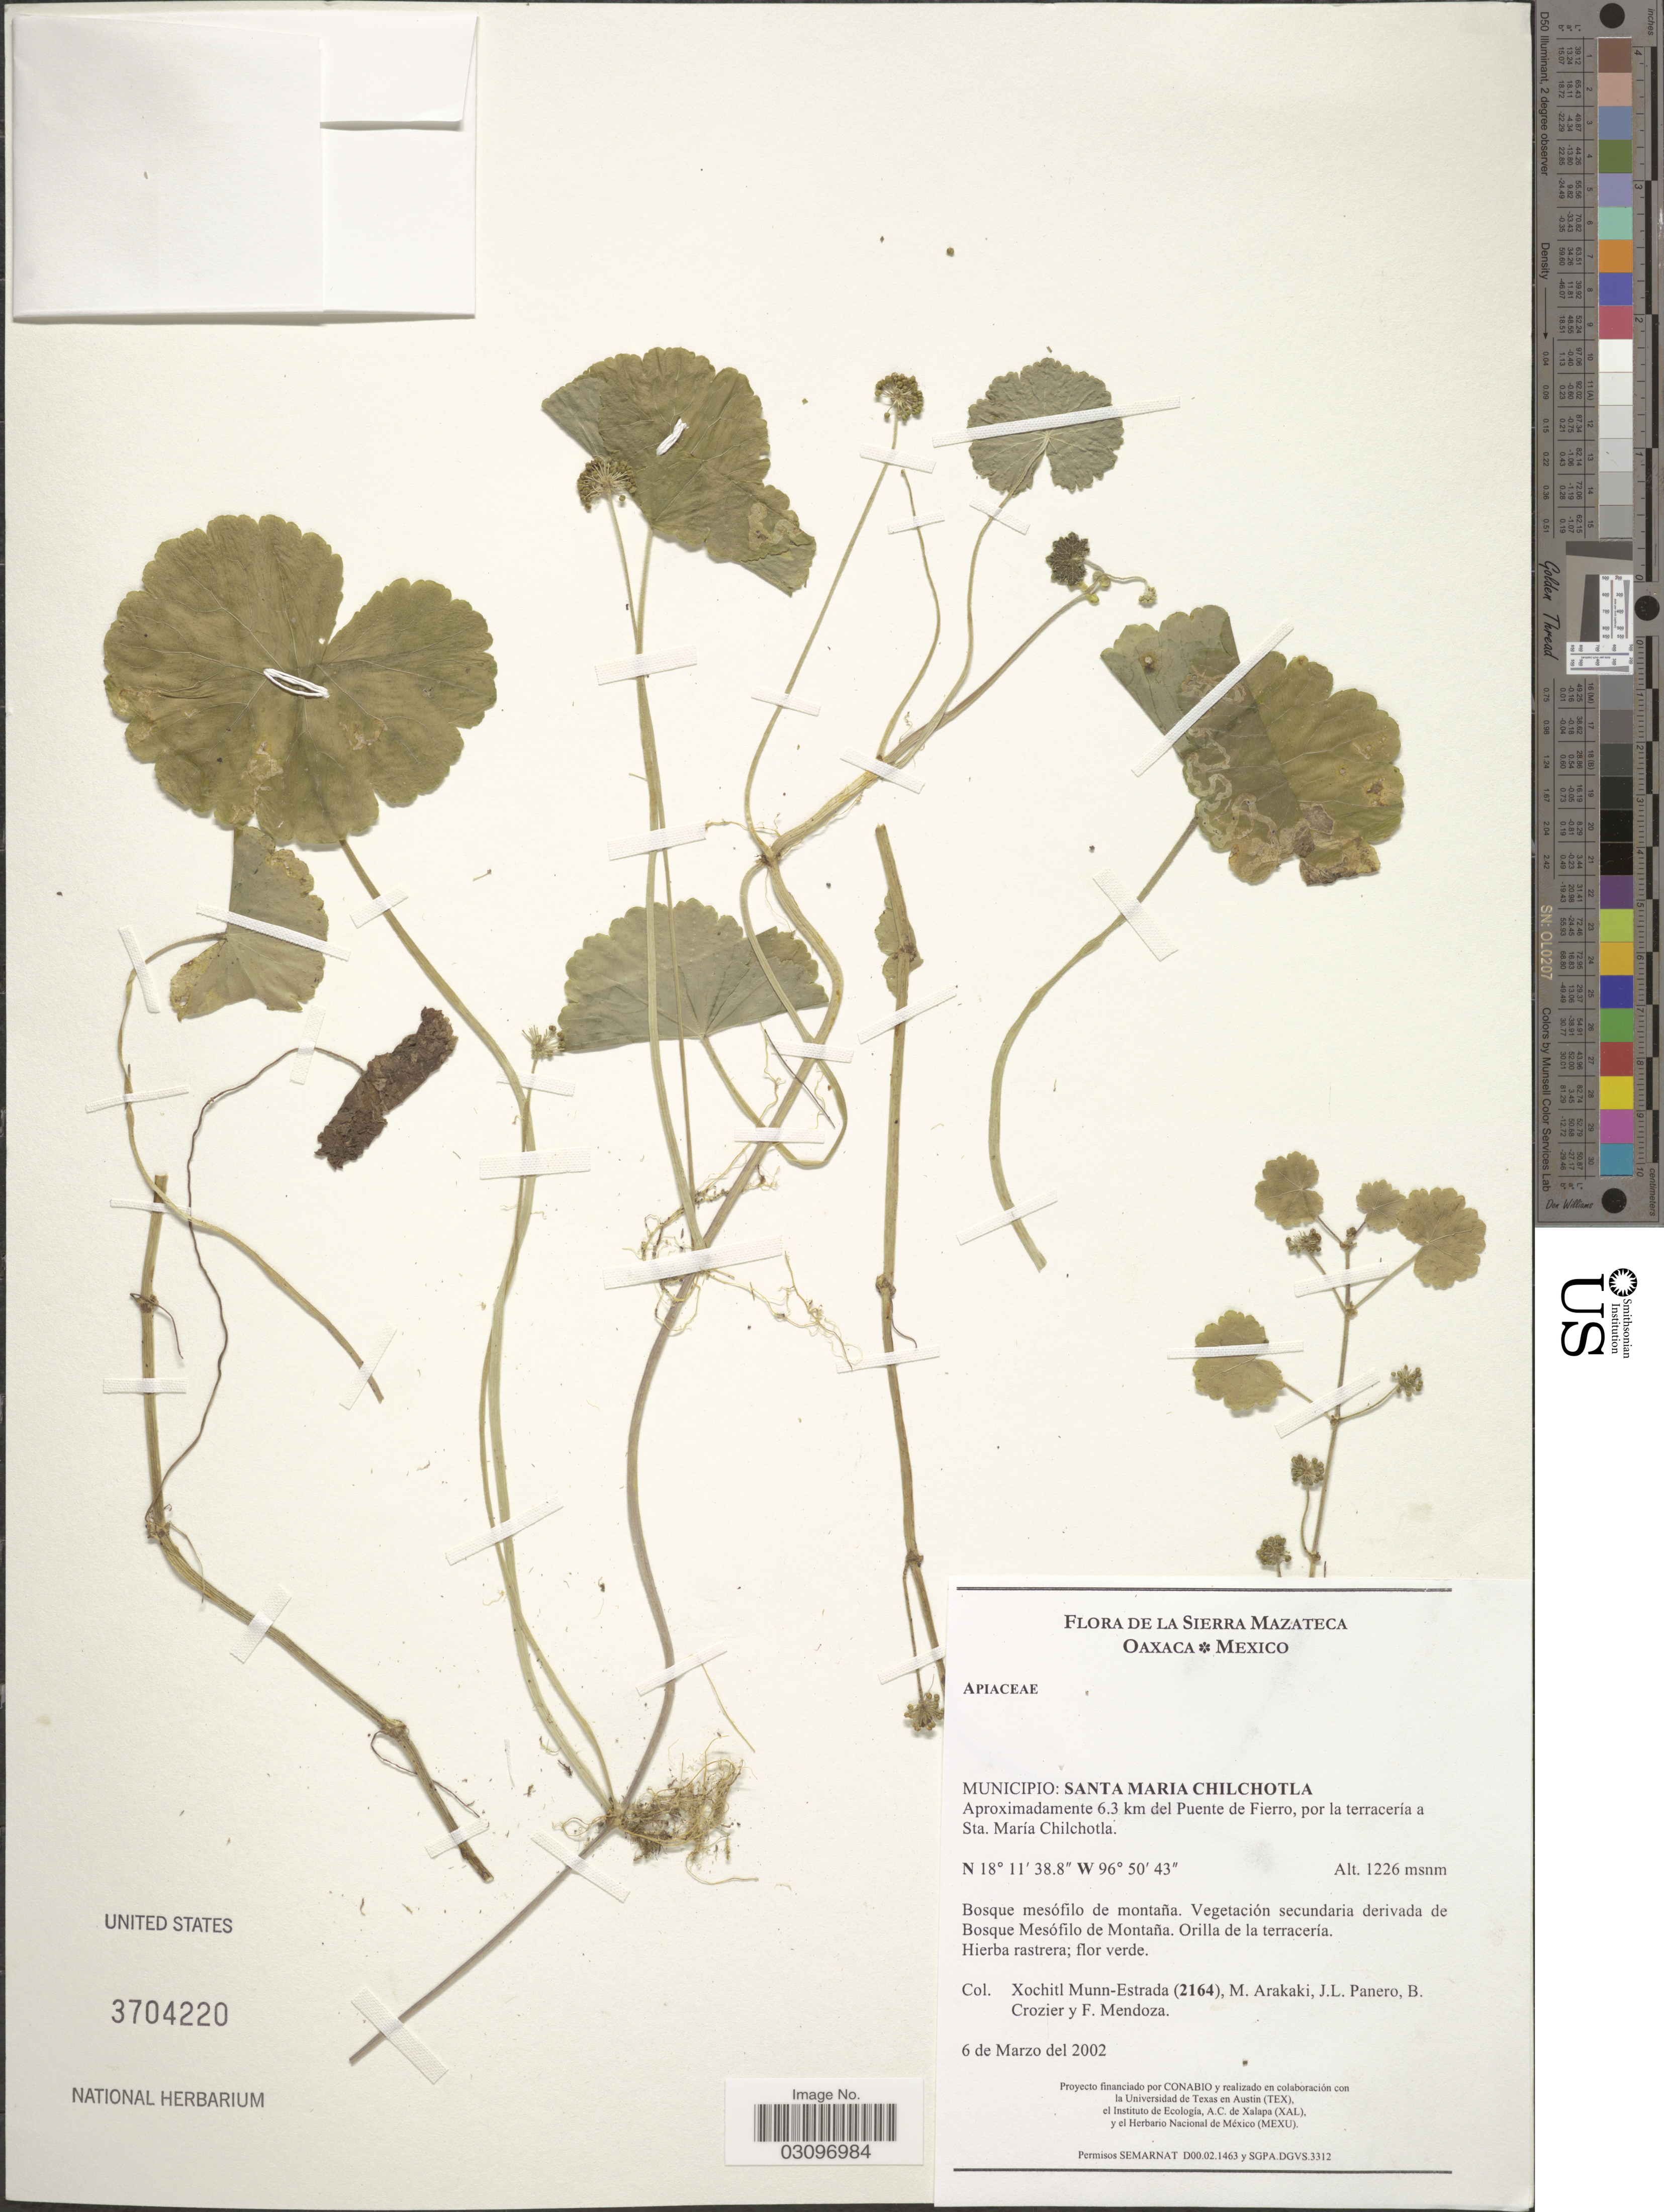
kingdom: Plantae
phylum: Tracheophyta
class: Magnoliopsida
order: Apiales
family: Araliaceae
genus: Hydrocotyle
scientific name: Hydrocotyle mexicana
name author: Schltdl. & Cham.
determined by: Mendoza, M.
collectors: X. Munn-Estrada, M. Arakaki, J. L. Panero, B. Crozier & F. Mendoza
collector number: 2164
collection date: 2002-03-06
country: Mexico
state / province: Oaxaca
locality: Sierra Mazateca. Municipio: Santa Maria Chilchotla. Aproximadamente 6.3 km del Puente de Fierro, por la terracería a Sta. María Chilchotla.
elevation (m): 1226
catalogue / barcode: US 3704220